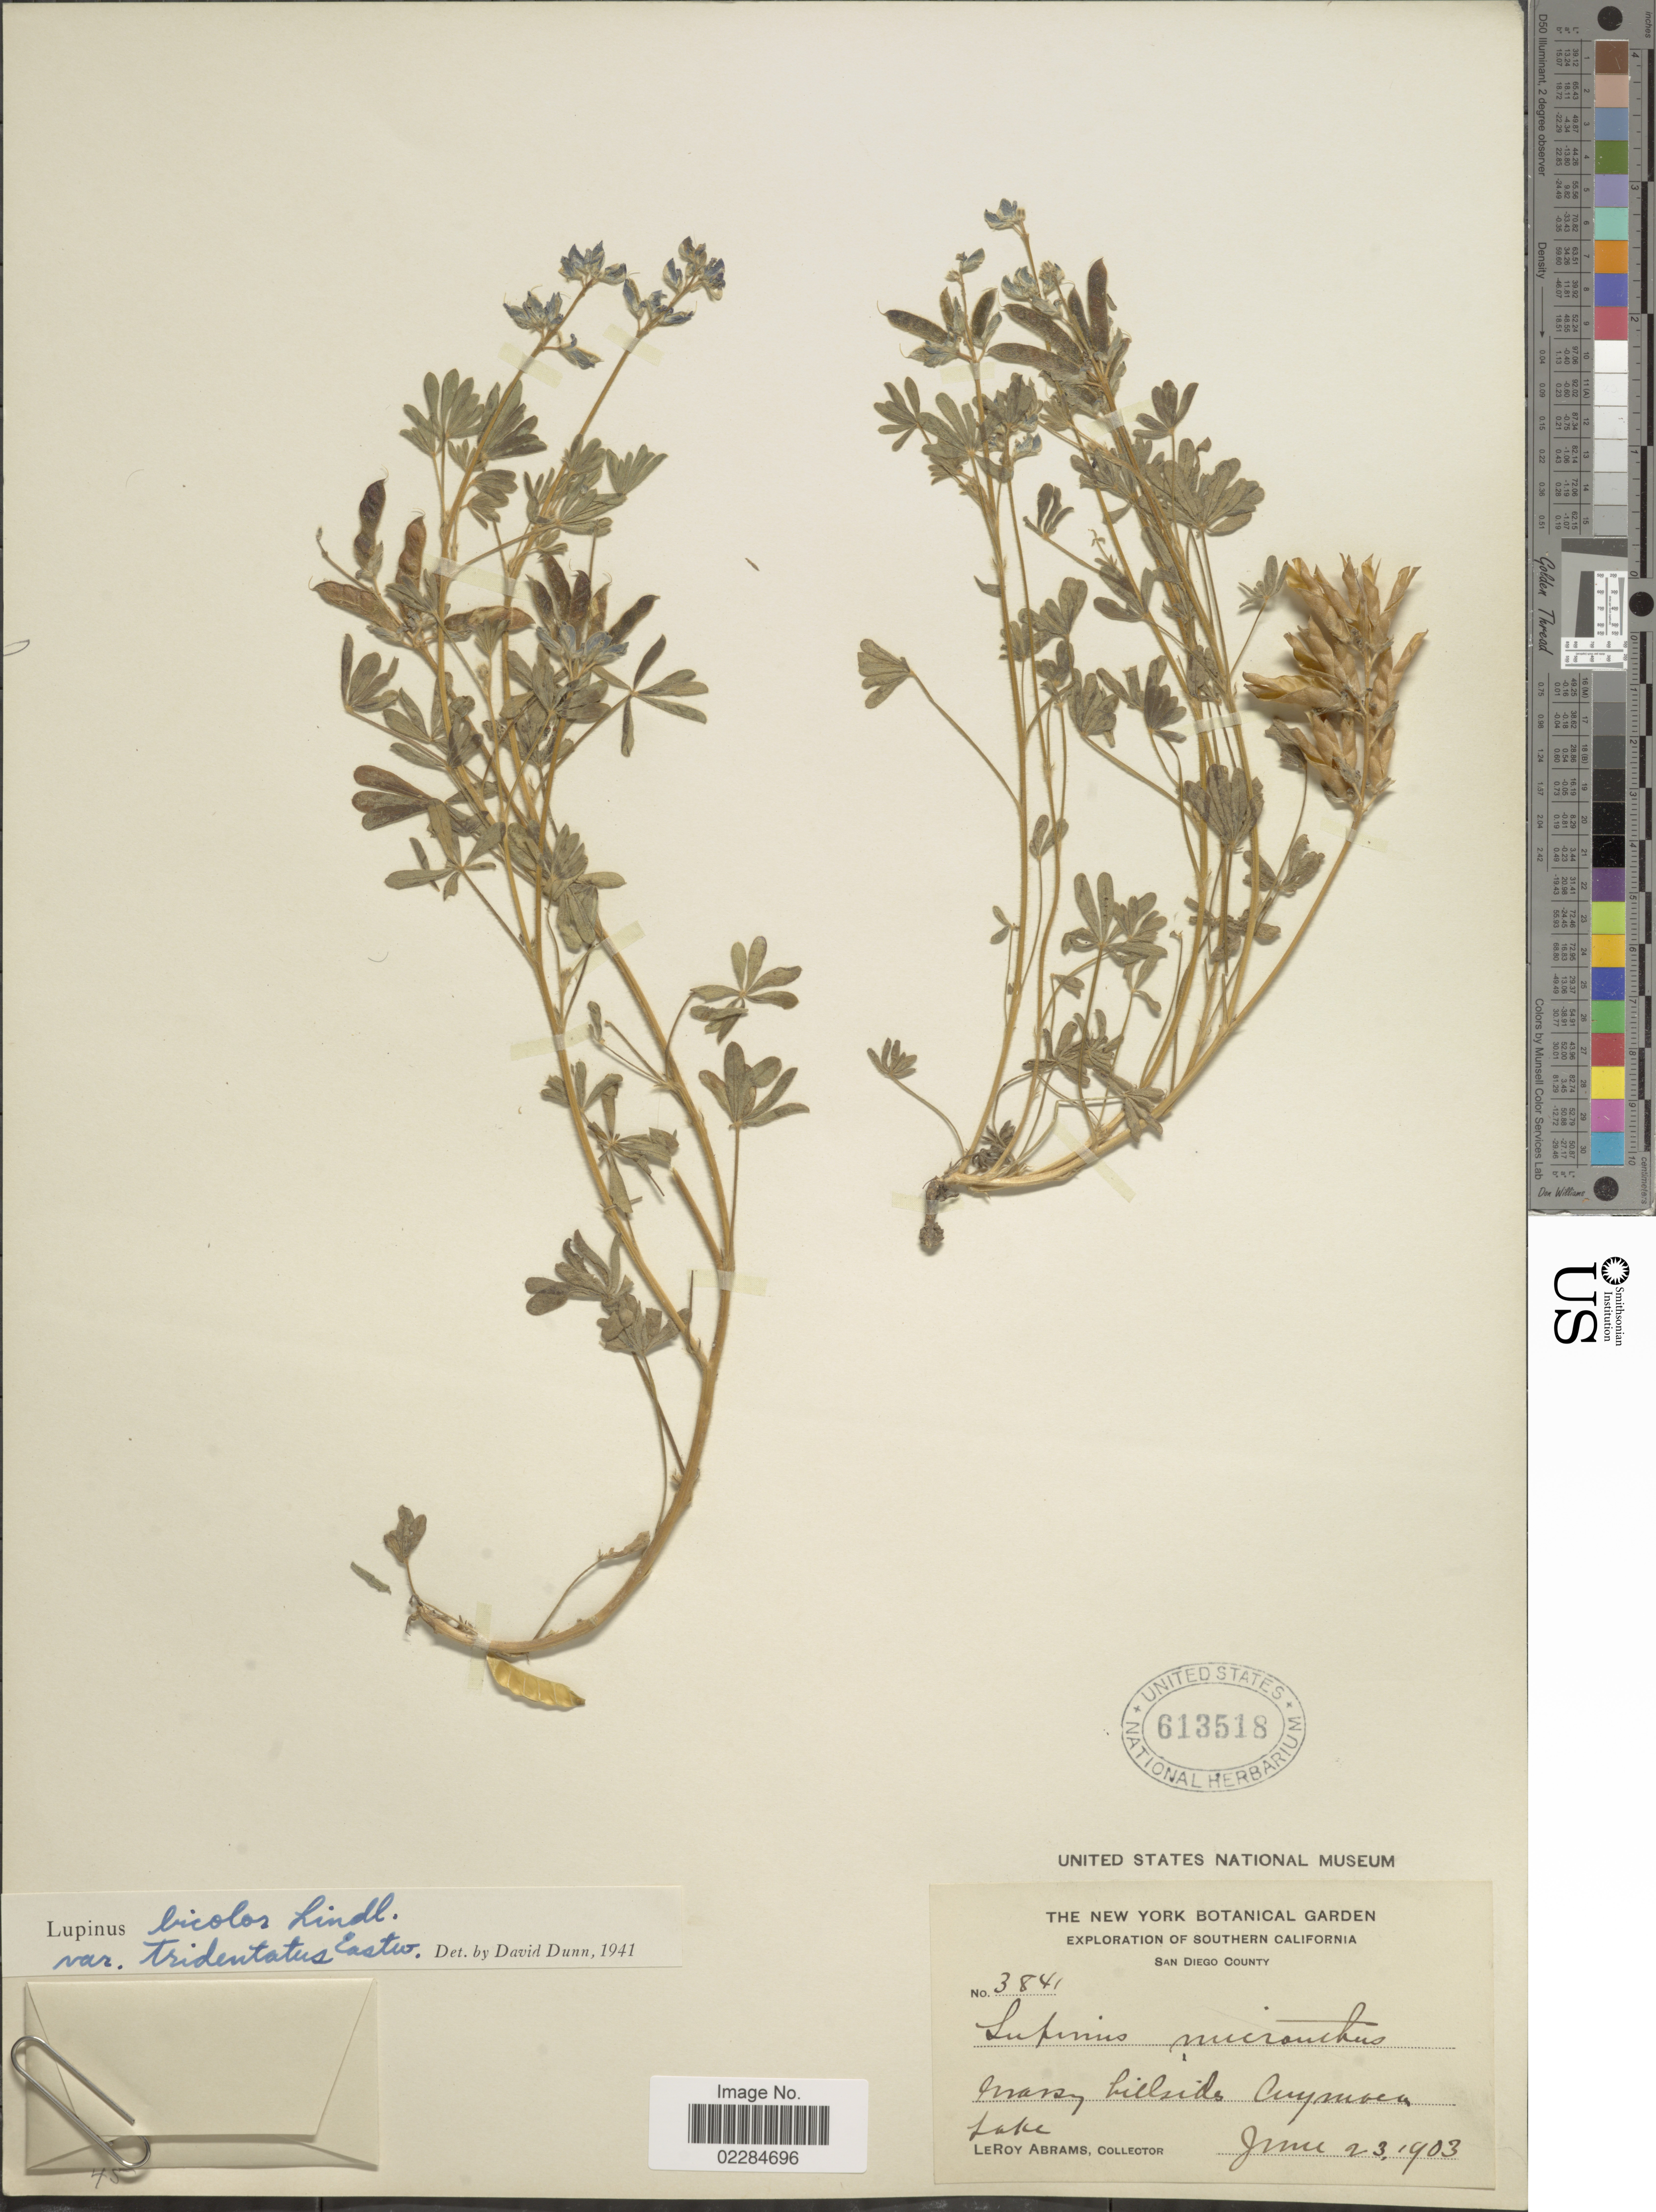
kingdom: Plantae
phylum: Tracheophyta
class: Magnoliopsida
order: Fabales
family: Fabaceae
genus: Lupinus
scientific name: Lupinus bicolor var. tridentatus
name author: Lindl.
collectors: L. Abrams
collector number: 3841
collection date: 1903-06-23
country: United States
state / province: California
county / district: San Diego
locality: Southern California. San Diego County. Grassy hillside, Cuyamaca Lake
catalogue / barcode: US 613518